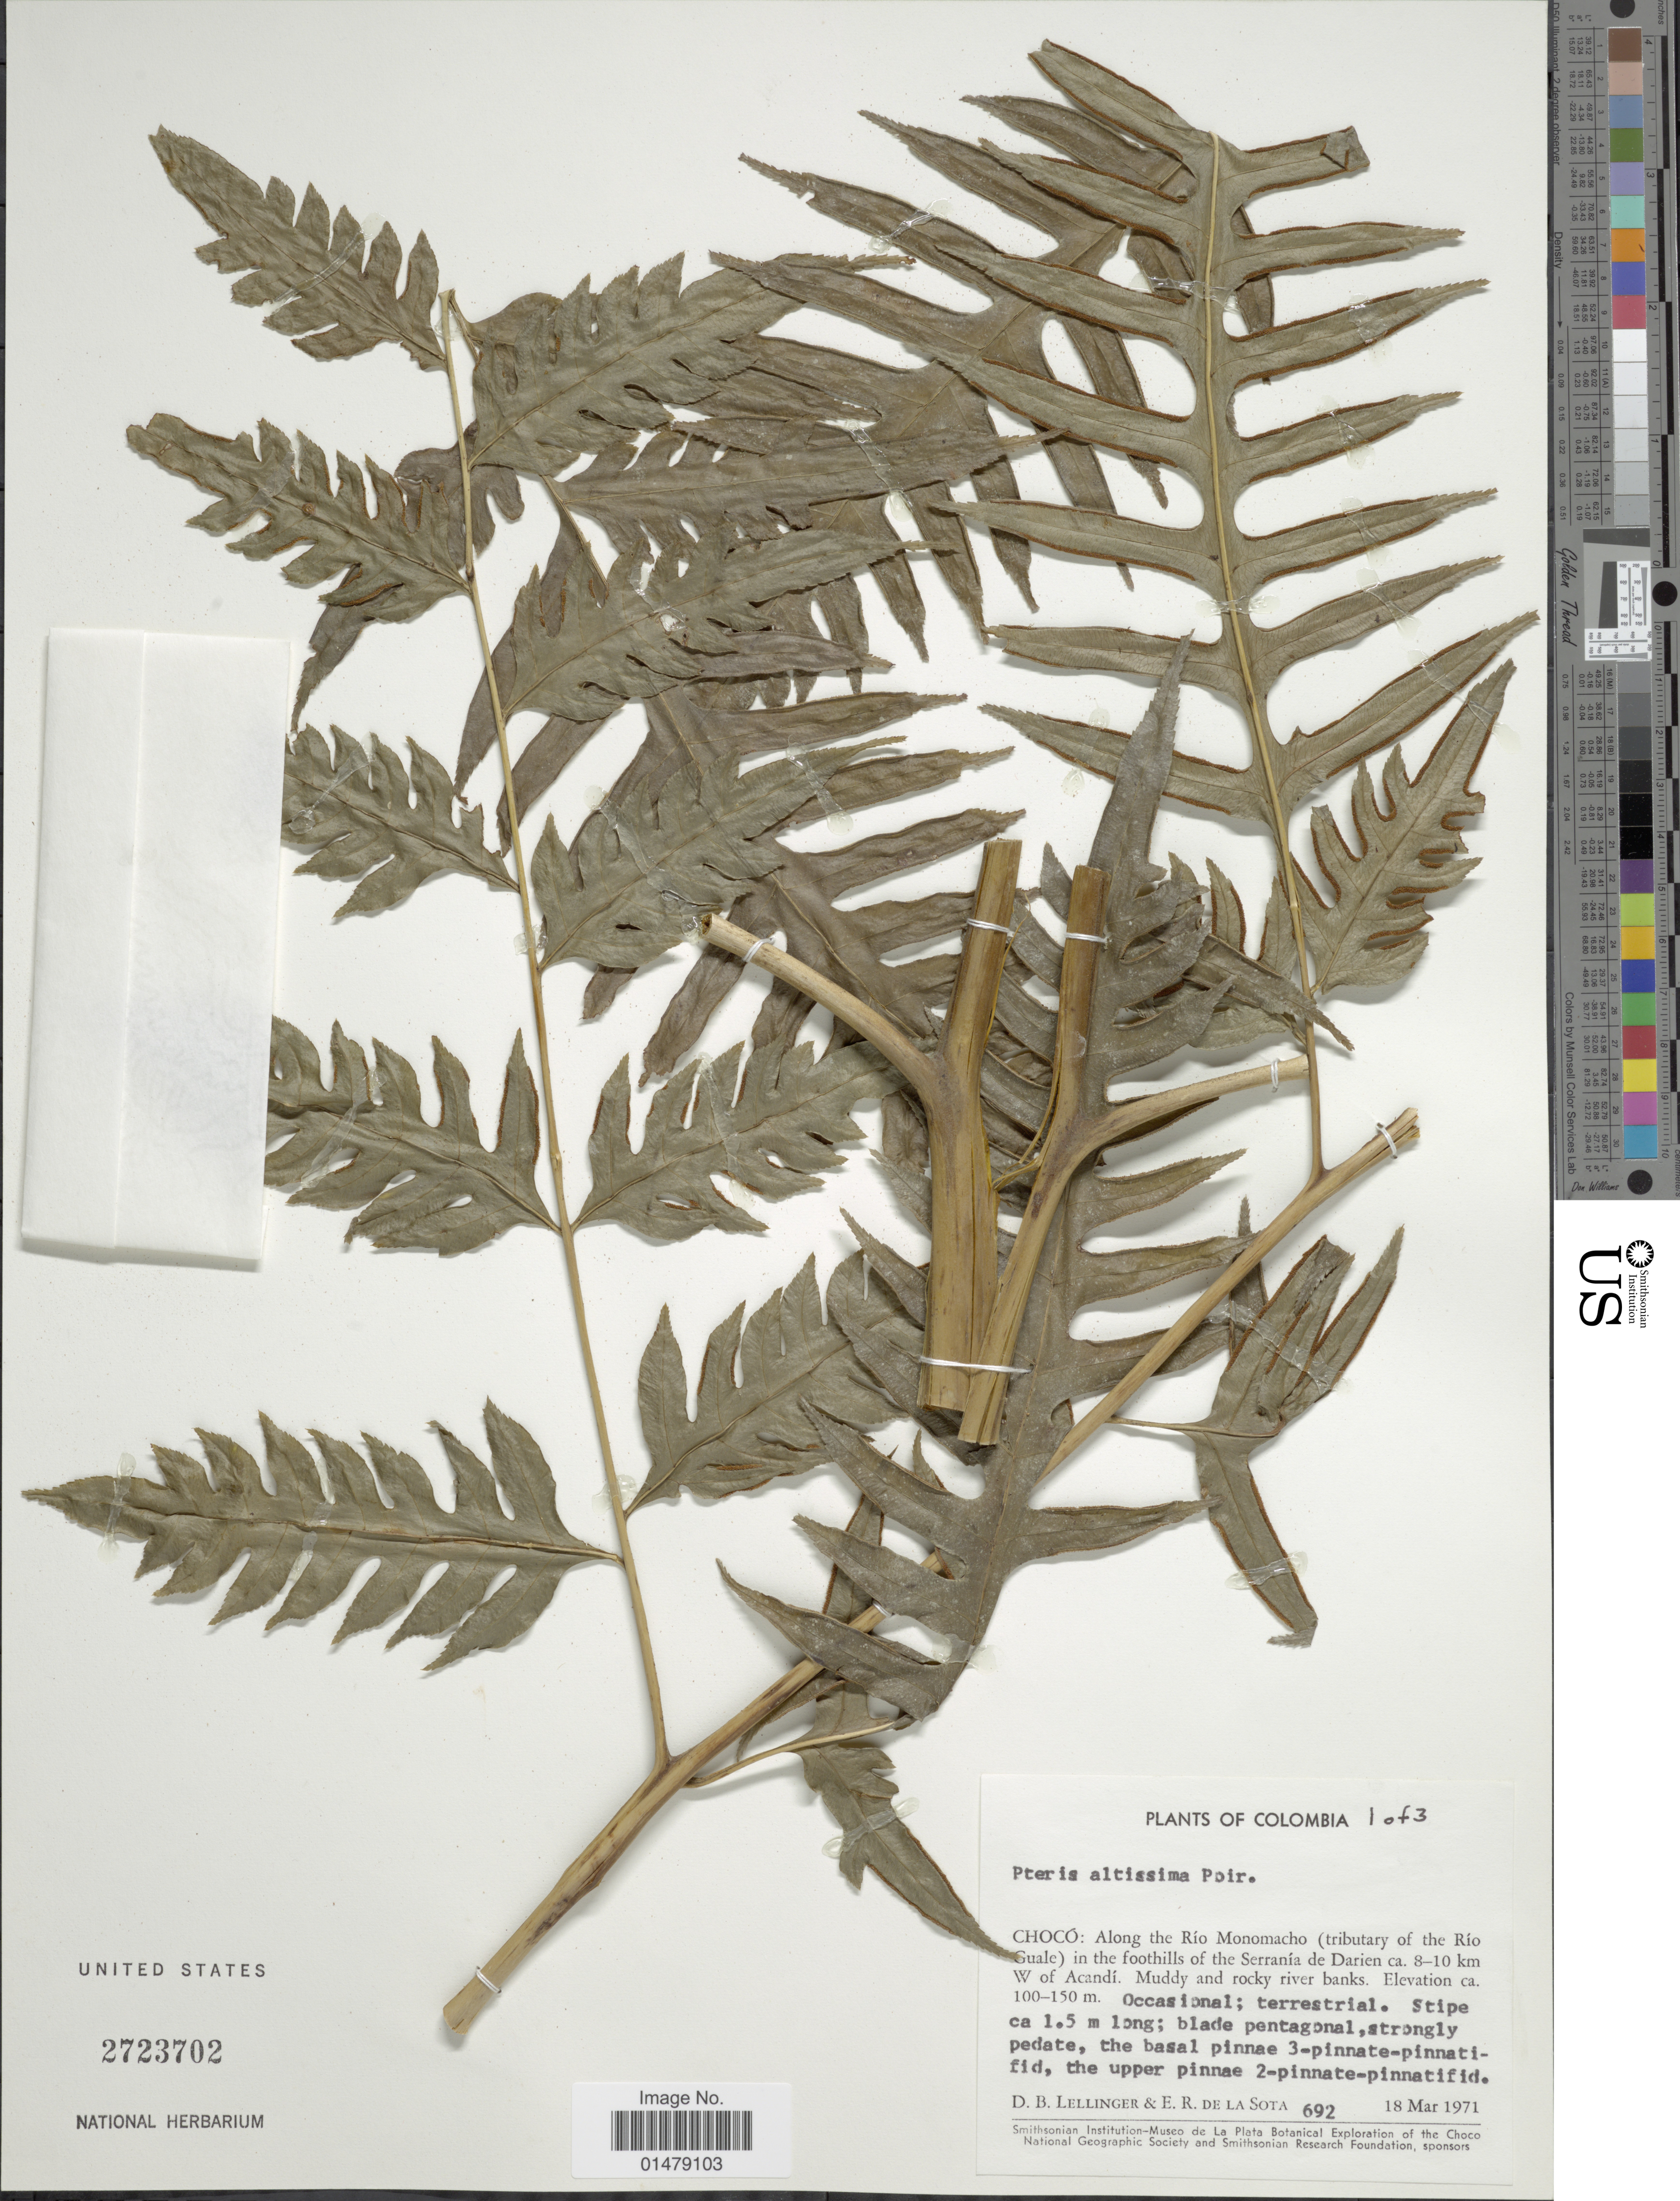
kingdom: Plantae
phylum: Tracheophyta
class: Polypodiopsida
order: Polypodiales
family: Pteridaceae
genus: Pteris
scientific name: Pteris altissima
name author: Poir.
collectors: D. B. Lellinger & E. R. de la Sota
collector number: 692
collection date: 1971-03-18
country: Colombia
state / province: Chocó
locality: Along the Rio Monomacho (tributary of the Rio Guale) in the foothills of the Serrania de Darien ca. 8-10 km W of Acandi.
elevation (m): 100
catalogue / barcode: US 2723702